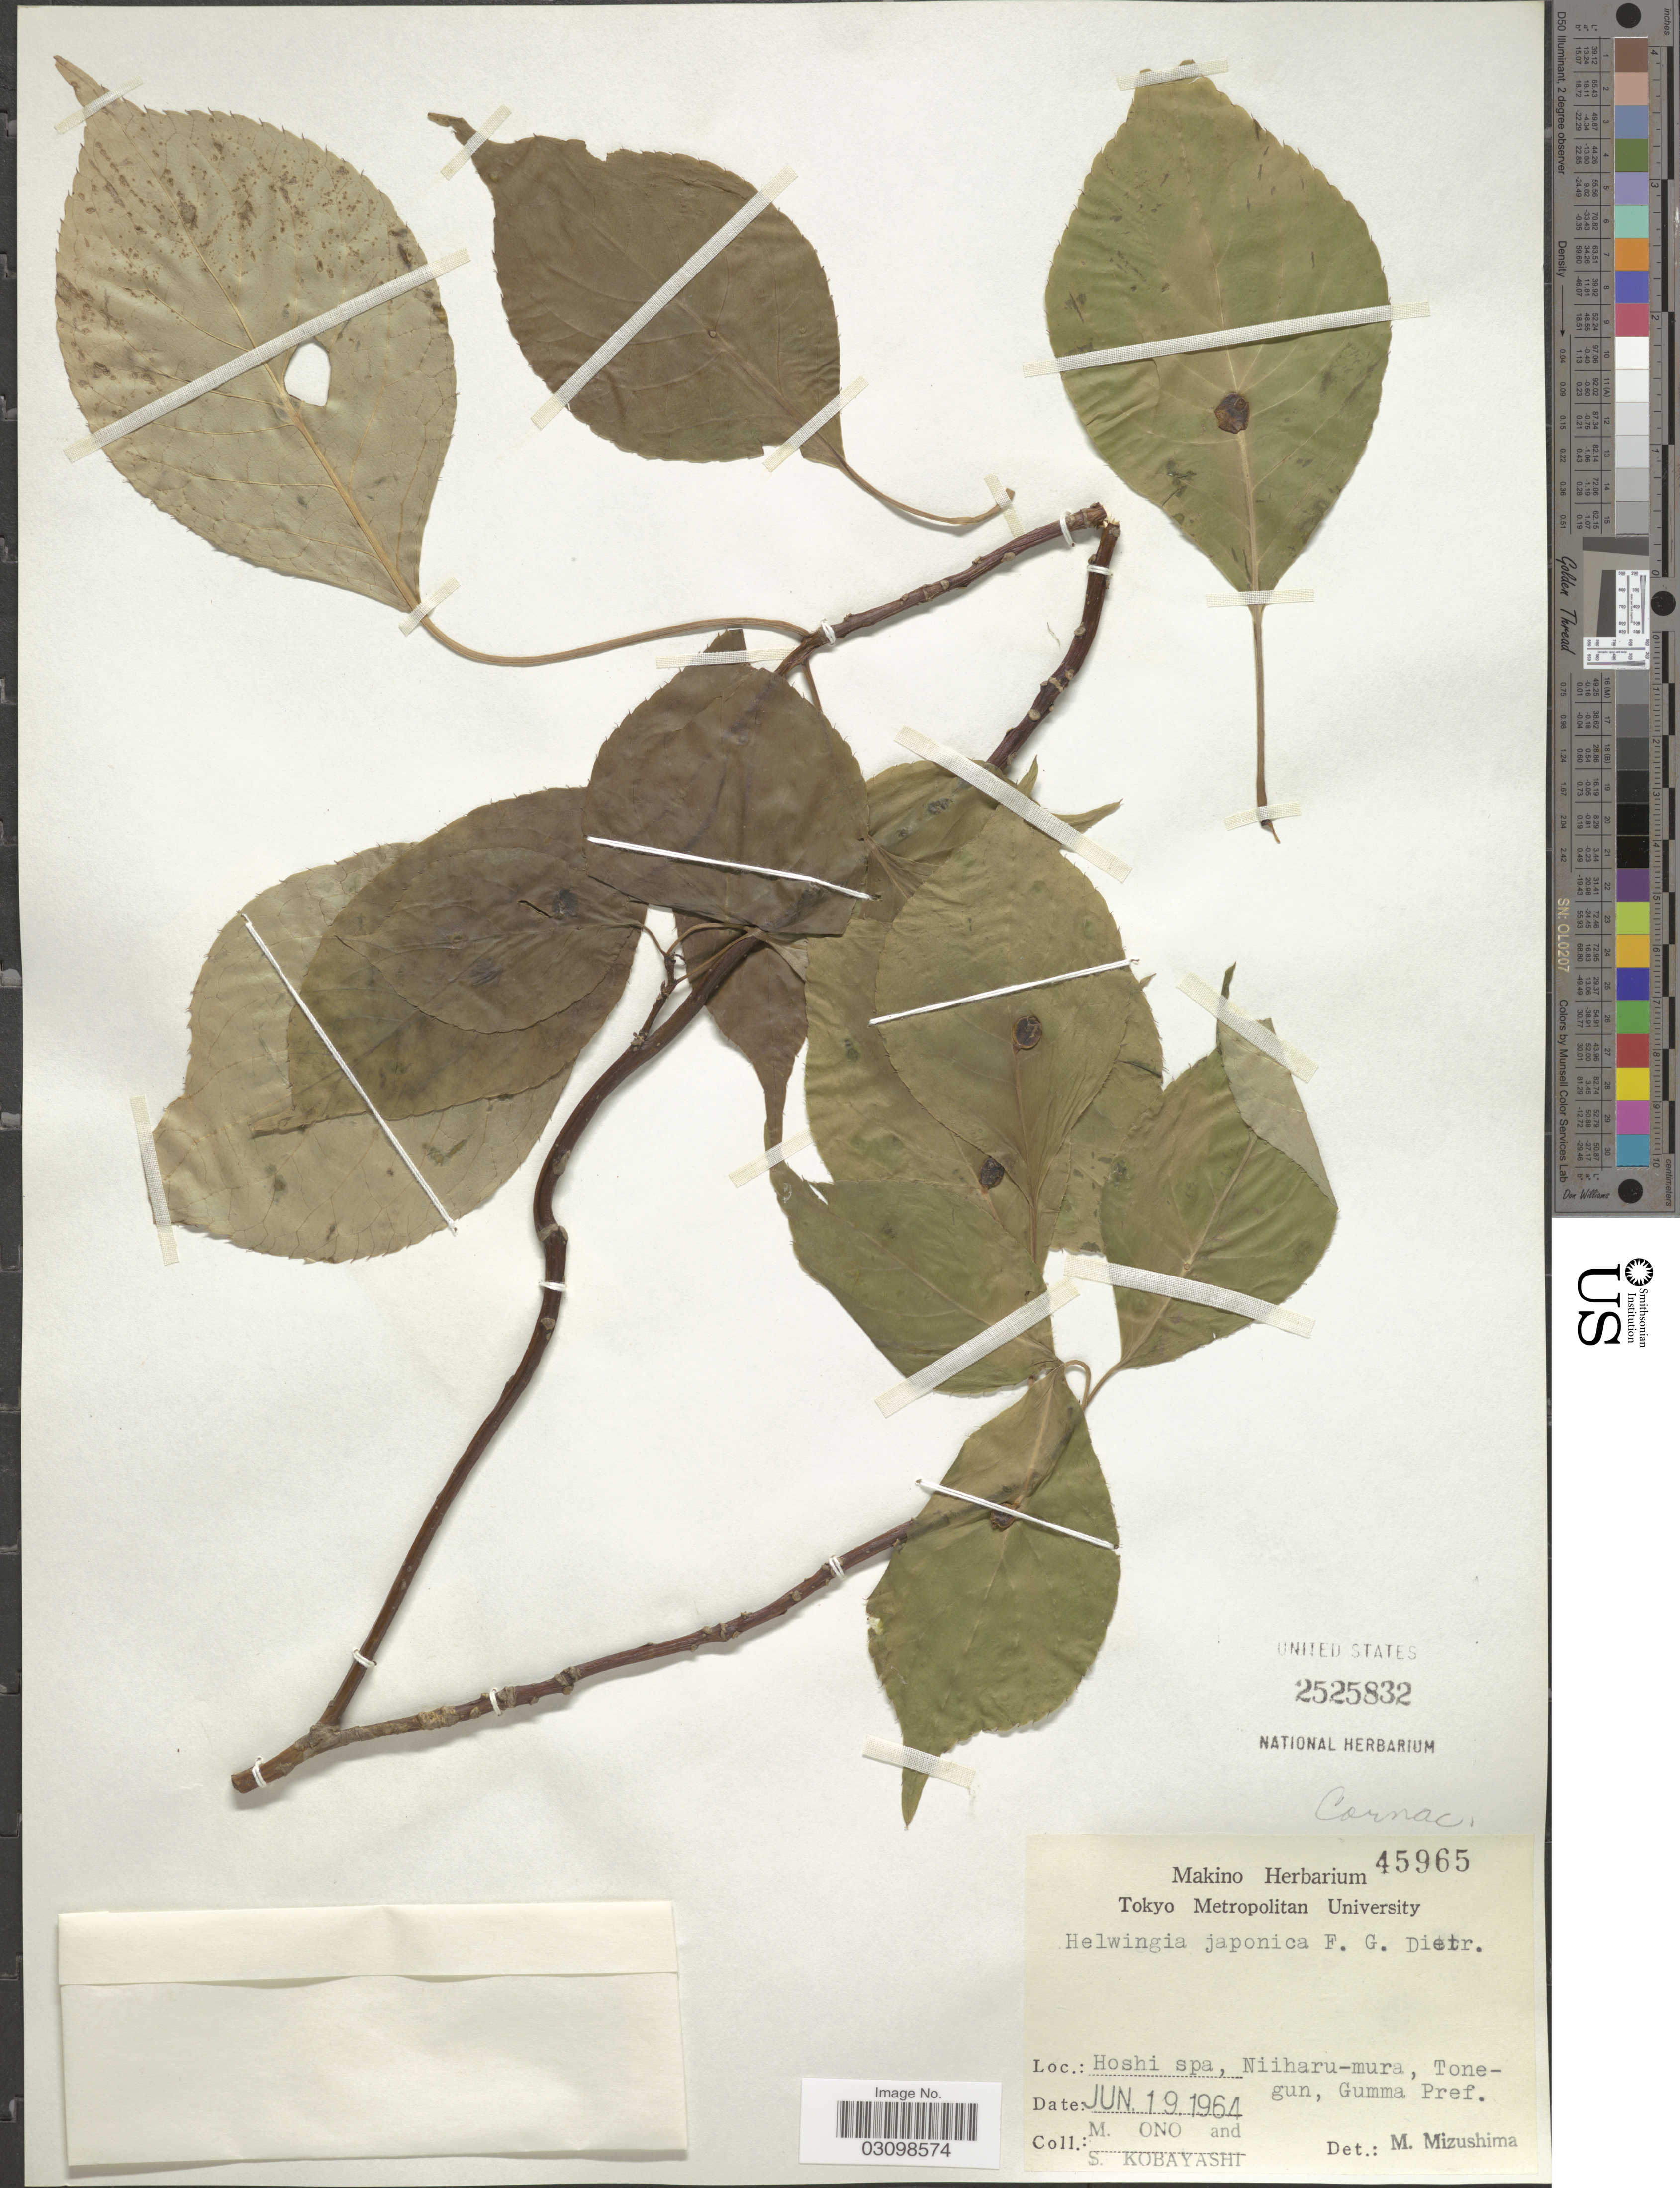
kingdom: Plantae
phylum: Tracheophyta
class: Magnoliopsida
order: Aquifoliales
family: Helwingiaceae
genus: Helwingia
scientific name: Helwingia japonica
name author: (Thunb.) Dietr.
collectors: M. Ono & S. Kobayashi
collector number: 45965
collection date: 1964-06-19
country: Japan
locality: Hoshi spa, Niiharu-mura, Tone-gun, Gumma Pref.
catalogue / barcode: US 2525832